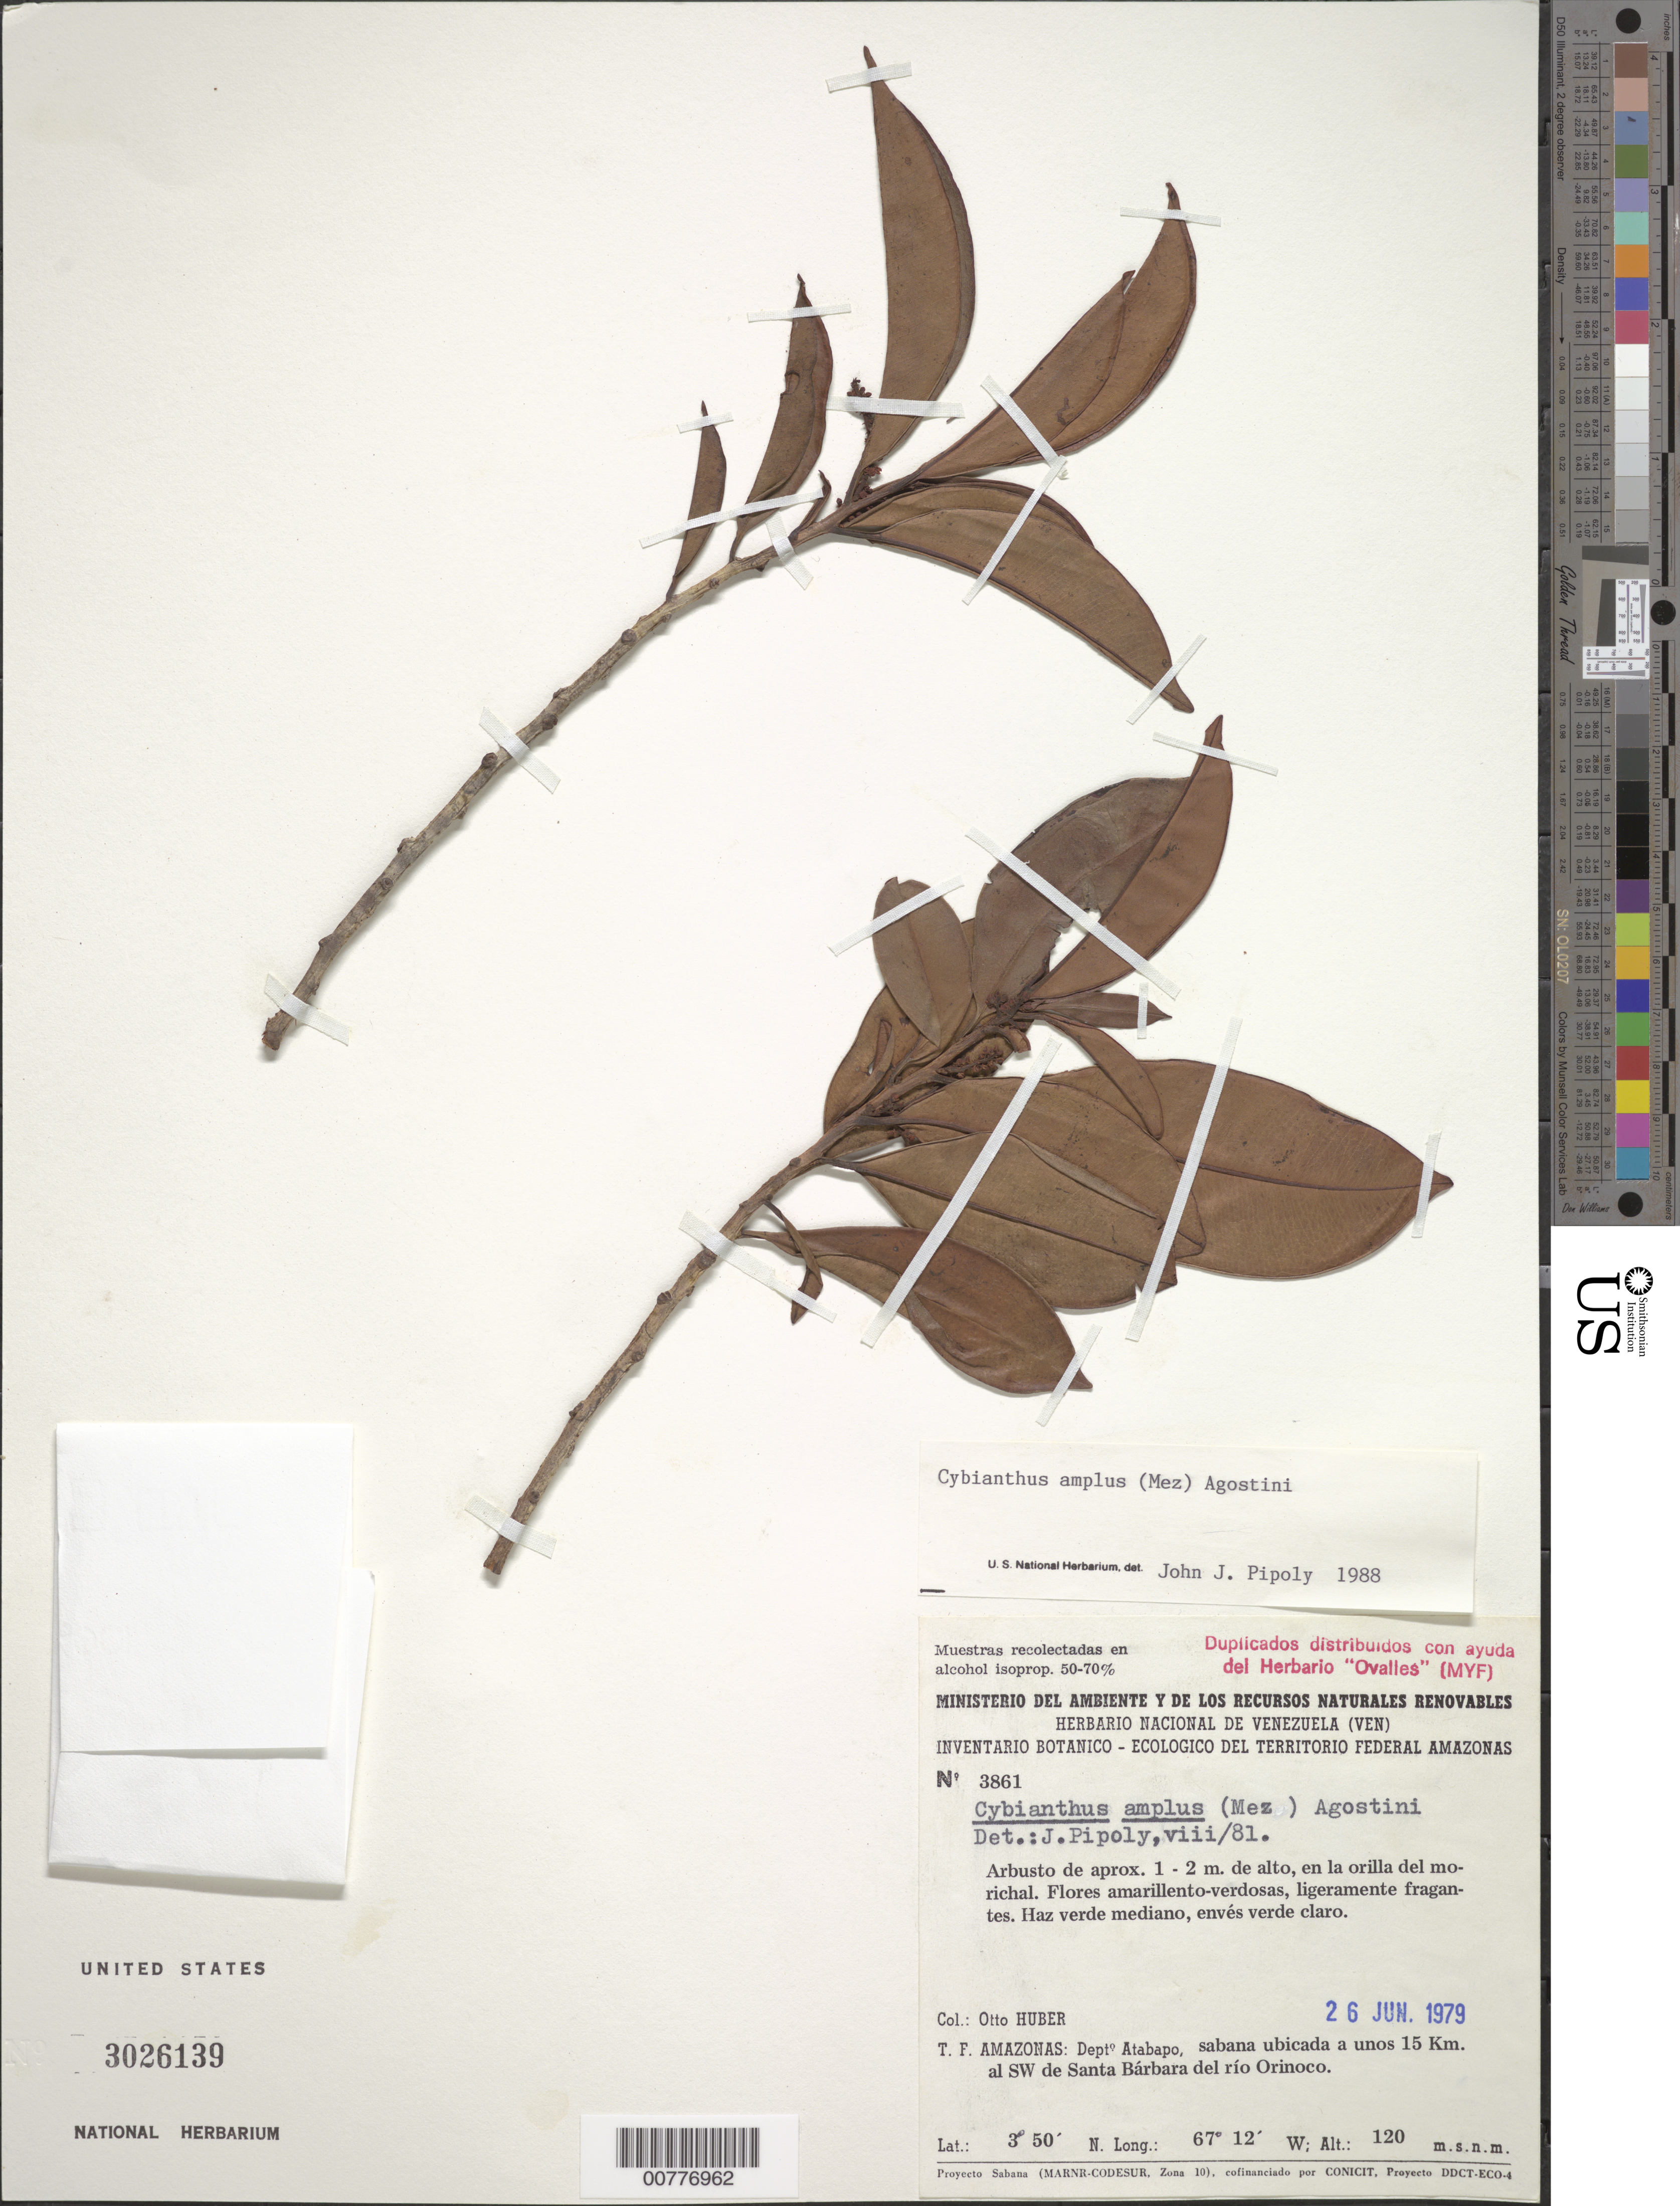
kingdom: Plantae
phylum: Tracheophyta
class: Magnoliopsida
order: Ericales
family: Primulaceae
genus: Cybianthus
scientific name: Cybianthus amplus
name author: (Mez) G. Agostini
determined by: Pipoly, J. J., III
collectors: O. Huber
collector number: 3861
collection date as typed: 26-Jun-79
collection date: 1979-06-26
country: Venezuela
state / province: Amazonas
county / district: Atures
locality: Santa Barbara del Orinoco, 15 km SW of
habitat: Orilla del morichal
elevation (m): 120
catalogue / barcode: US 3026139